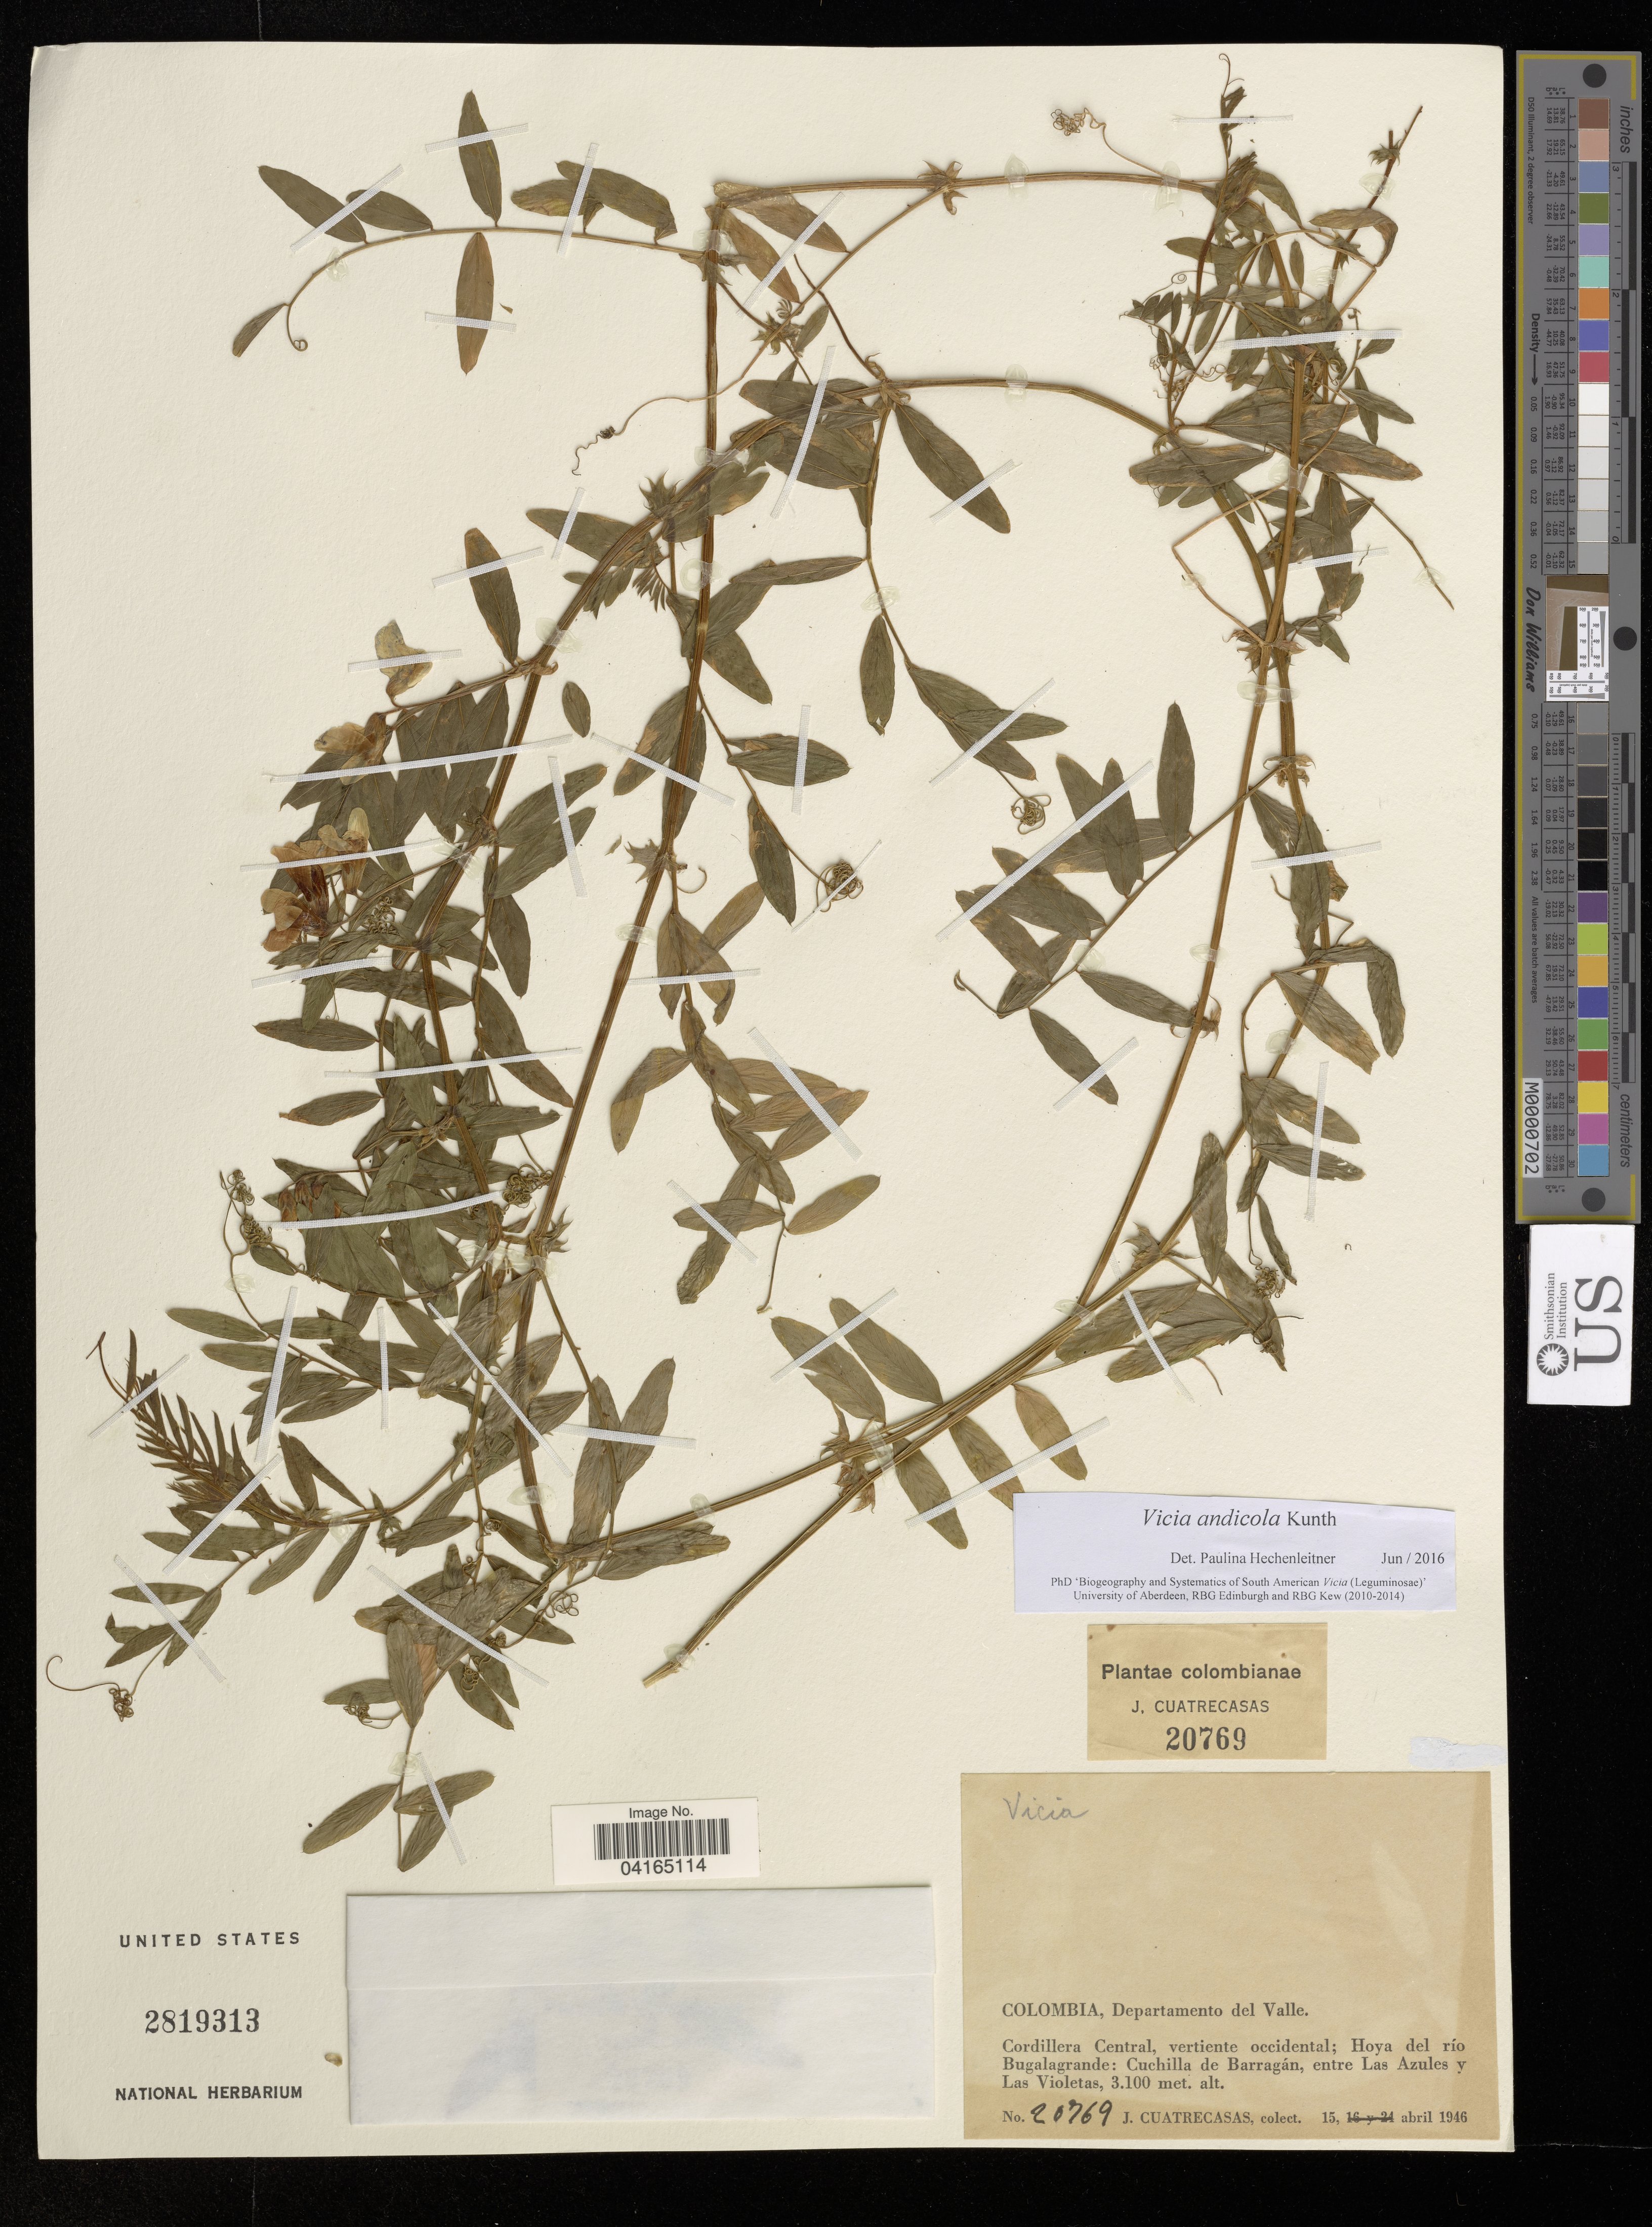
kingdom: Plantae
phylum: Tracheophyta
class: Magnoliopsida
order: Fabales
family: Fabaceae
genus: Vicia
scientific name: Vicia andicola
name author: Kunth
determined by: Hechenleitner, Paulina, RBG Edinburgh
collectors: J. Cuatrecasas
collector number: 20769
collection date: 1946-04-15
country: Colombia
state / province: Valle del Cauca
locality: Departamento del Valle. Cordillera Central, vertiente occidental; Hoya del río Bugalagrande: Cuchilla de Barragán, entre Las Azules y Las Violetas.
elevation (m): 3.1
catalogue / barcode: US 2819313